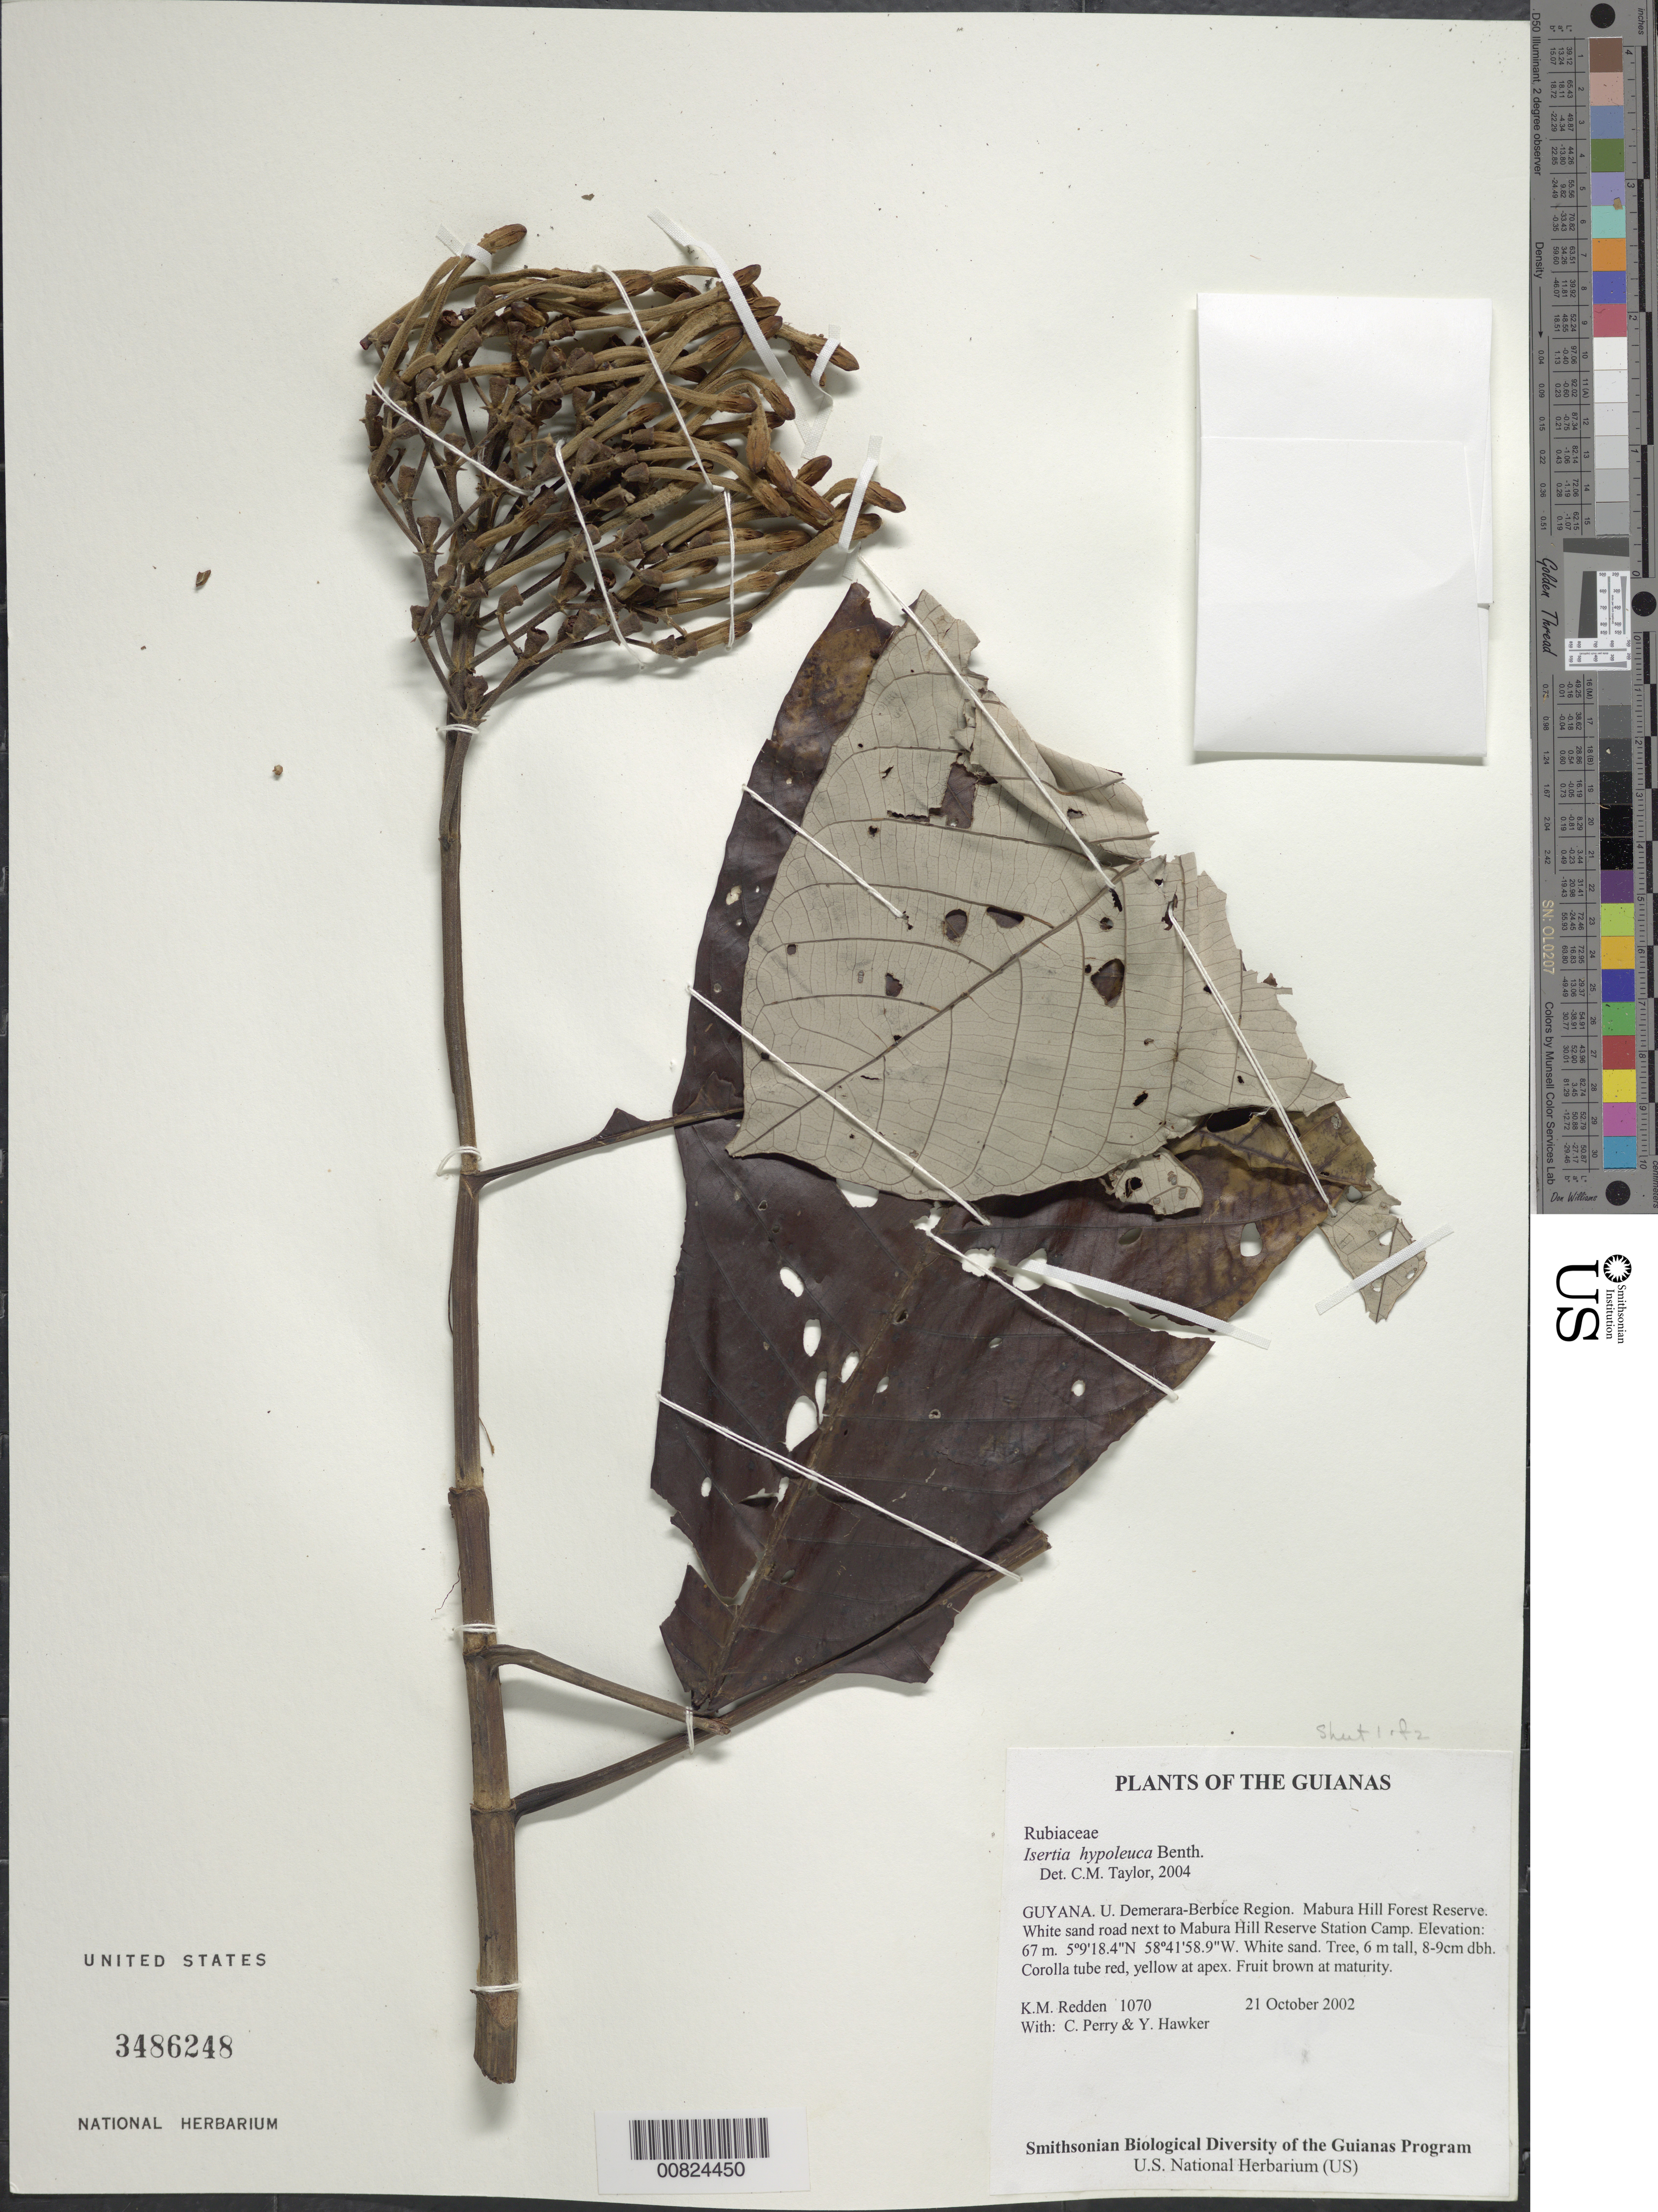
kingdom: Plantae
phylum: Tracheophyta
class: Magnoliopsida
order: Gentianales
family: Rubiaceae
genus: Isertia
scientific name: Isertia hypoleuca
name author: Benth.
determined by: Taylor, Charlotte M.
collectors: K. M. Redden, C. Perry & Y. Hawker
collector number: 1070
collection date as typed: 21 October 2002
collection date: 2002-10-21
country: Guyana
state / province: U. Demerara-Berbice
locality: Mabura Hill Forest Reserve. White sand road next to Mabura Hill Reserve Station Camp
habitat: White sand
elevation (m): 67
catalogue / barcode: US 3486248